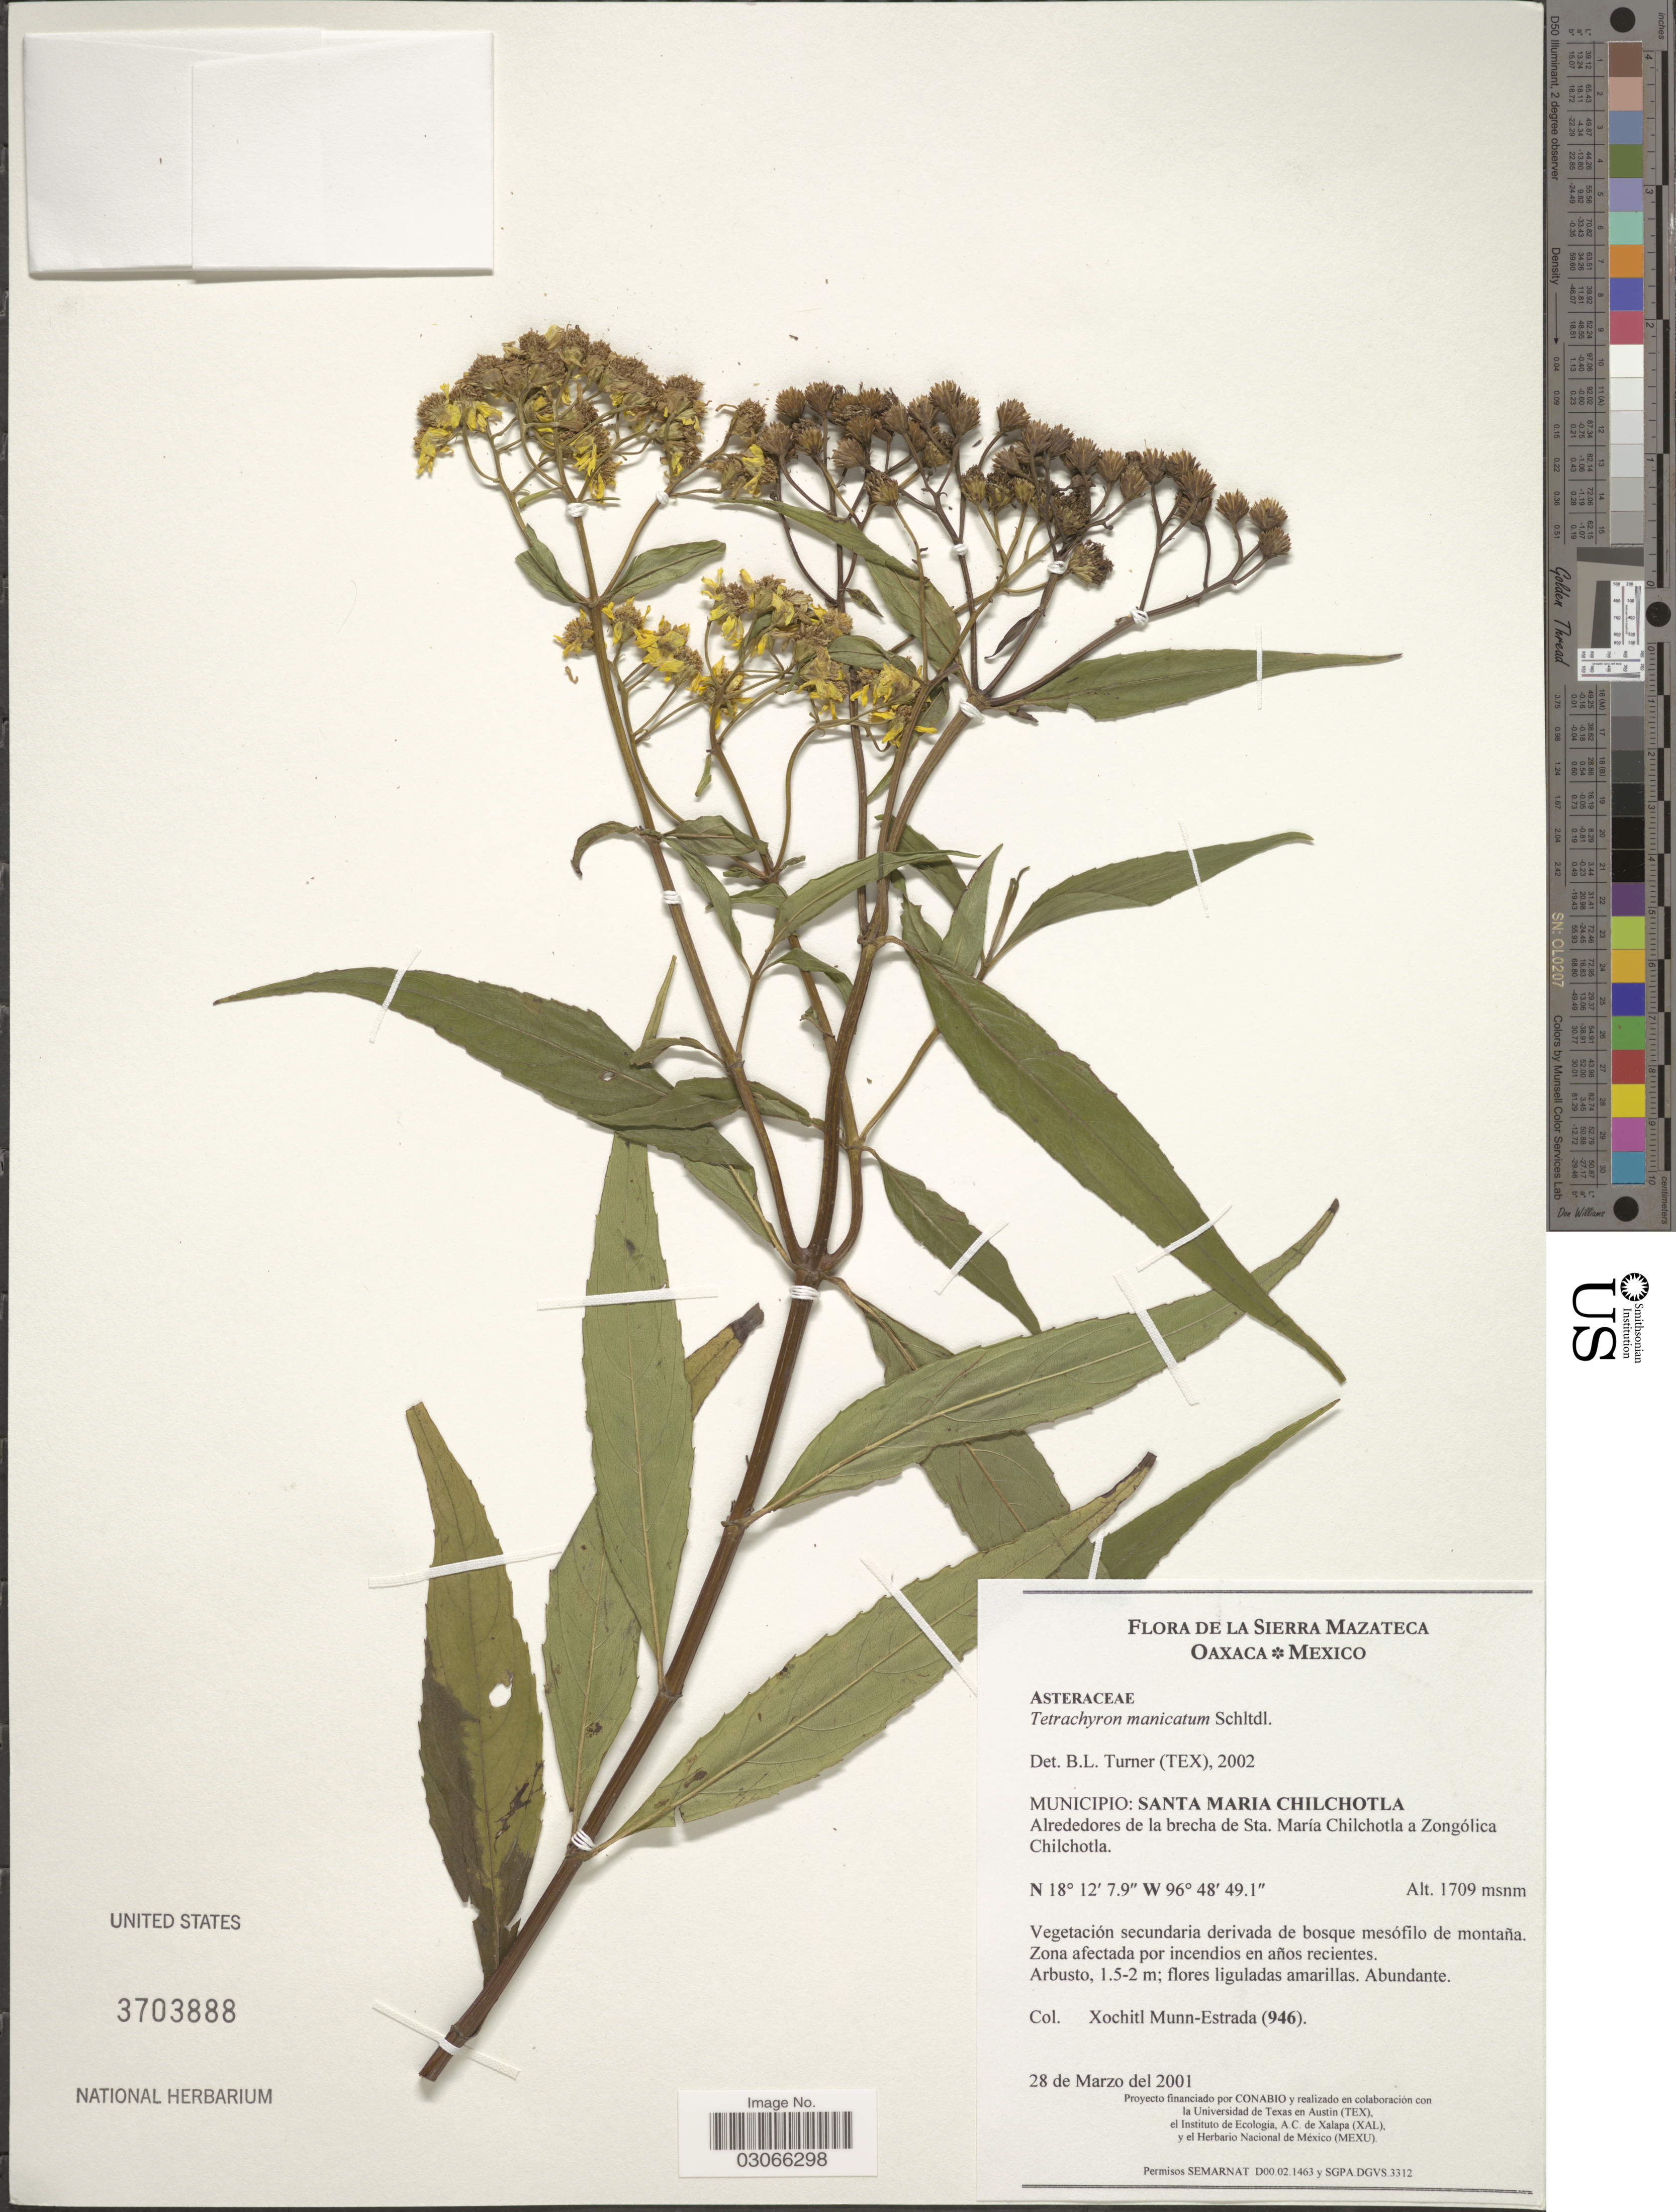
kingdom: Plantae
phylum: Tracheophyta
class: Magnoliopsida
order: Asterales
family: Asteraceae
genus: Tetrachyron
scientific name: Tetrachyron manicatum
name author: Schltdl.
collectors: X. Munn-Estrada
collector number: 946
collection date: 2001-03-28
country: Mexico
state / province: Oaxaca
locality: La Sierra Mazateca. Municipio: Santa Maria Chilchotla. Alrededores de la brecha de Sta. María Chilchotla a Zongólica Chilchotla.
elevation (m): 1709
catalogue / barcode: US 3703888